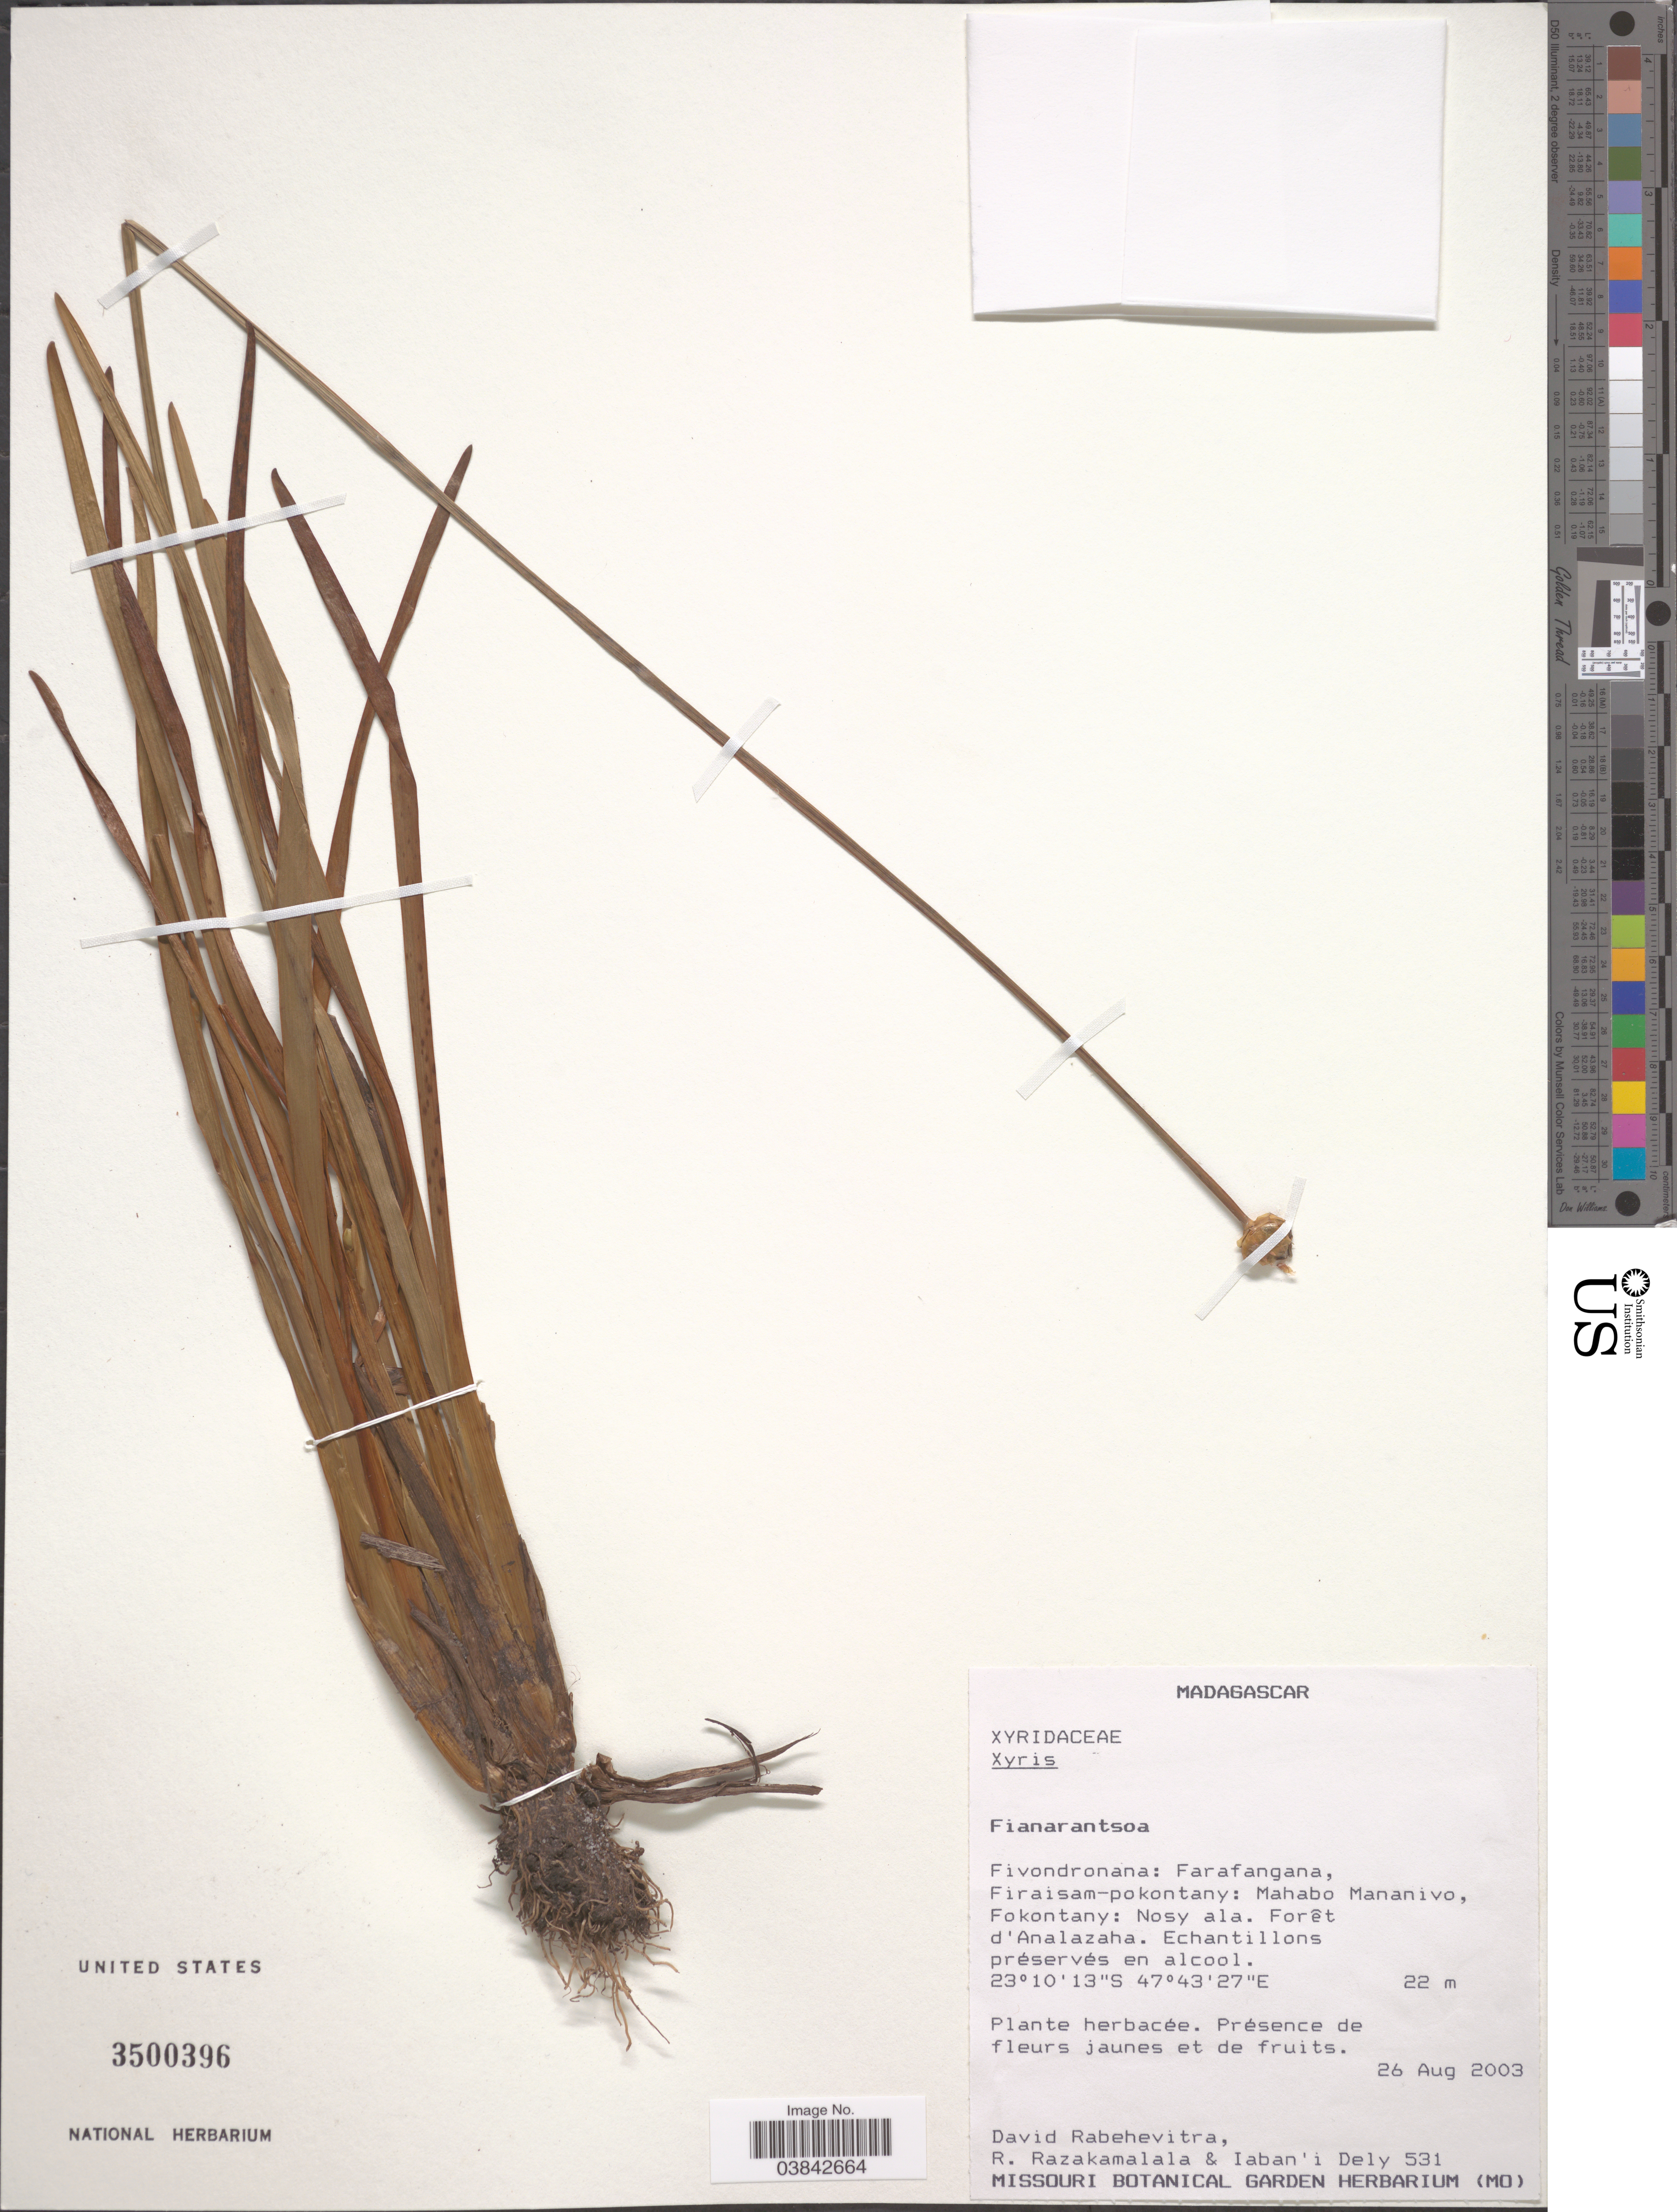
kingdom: Plantae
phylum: Tracheophyta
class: Liliopsida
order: Poales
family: Xyridaceae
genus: Xyris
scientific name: Xyris sp.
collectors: D. Rabehevitra, R. Razakamalala & I. Dely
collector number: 531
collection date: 2003-08-26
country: Madagascar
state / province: Atsimo-Atsinanana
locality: Fivondronana: Farafangana, Firaisam-pokontany: Mahabo Mananivo, Fokontany: Nosy ala. Forêt d'Analazaha.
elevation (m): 22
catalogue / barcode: US 3500396